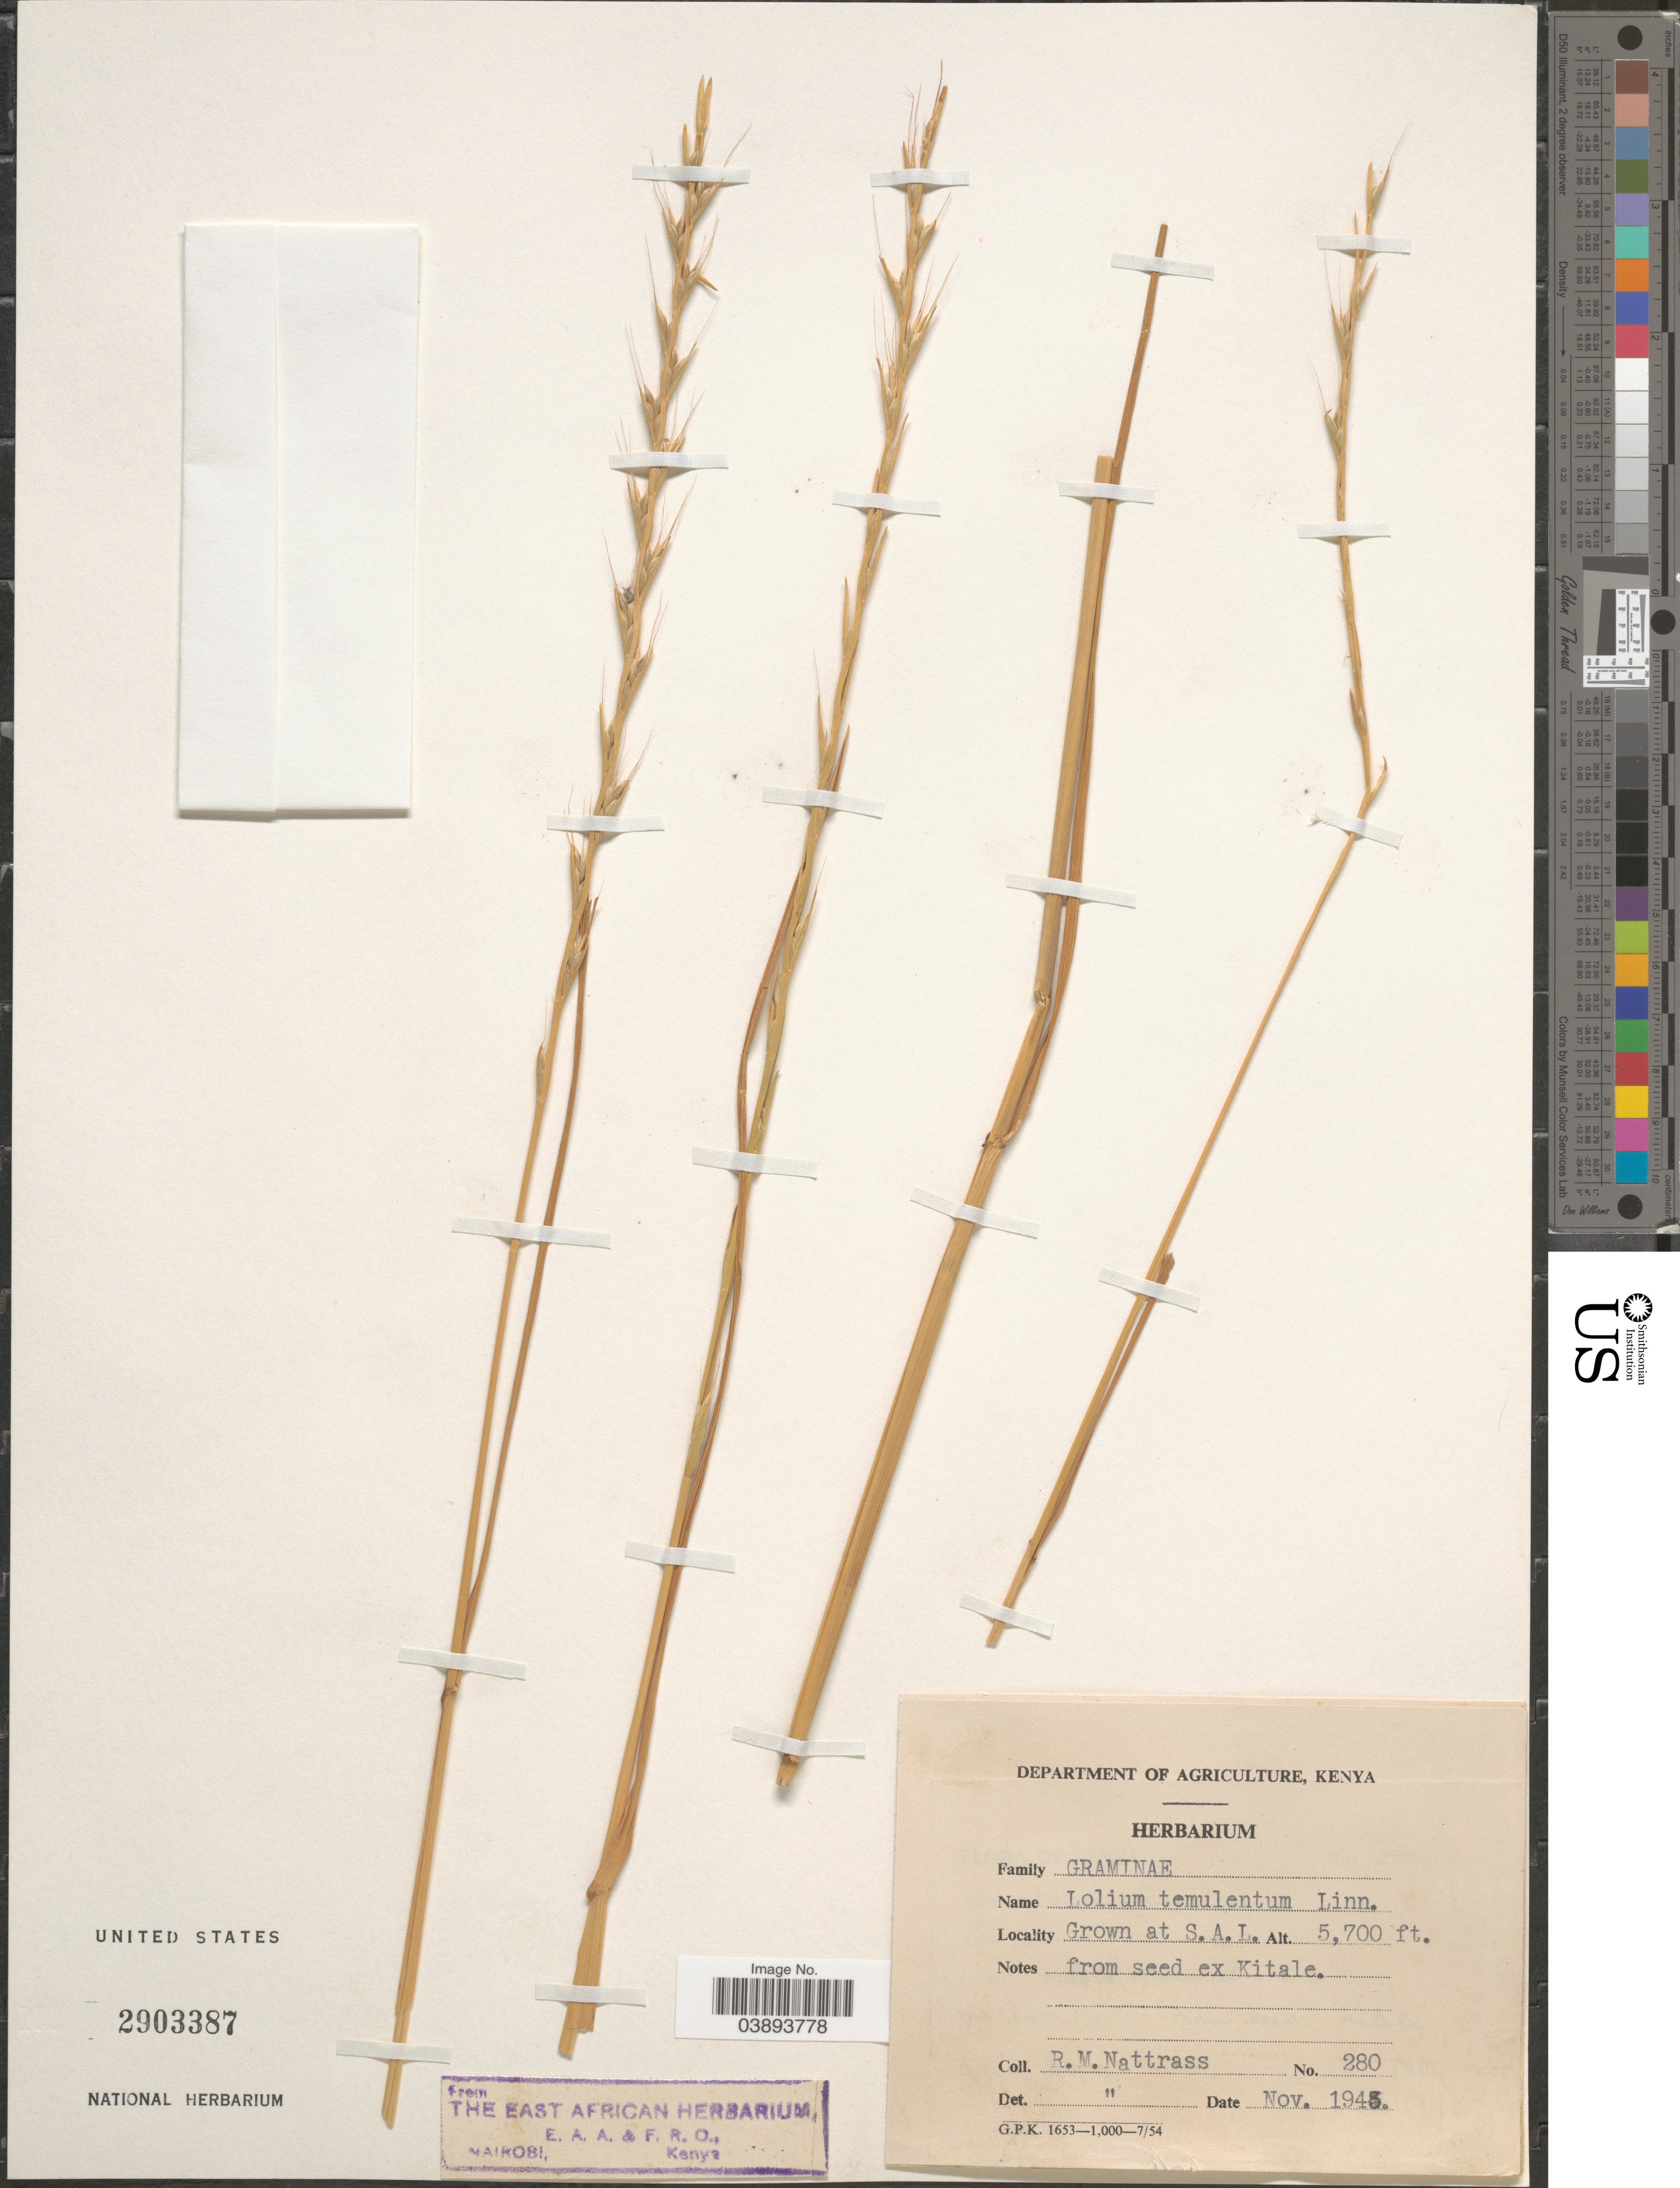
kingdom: Plantae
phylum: Tracheophyta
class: Liliopsida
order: Poales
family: Poaceae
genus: Lolium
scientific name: Lolium temulentum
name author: L.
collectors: R. Nattrass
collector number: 280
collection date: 1943-11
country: Kenya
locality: At S.A.L. [unsure placement]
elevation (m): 1737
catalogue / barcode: US 2903387